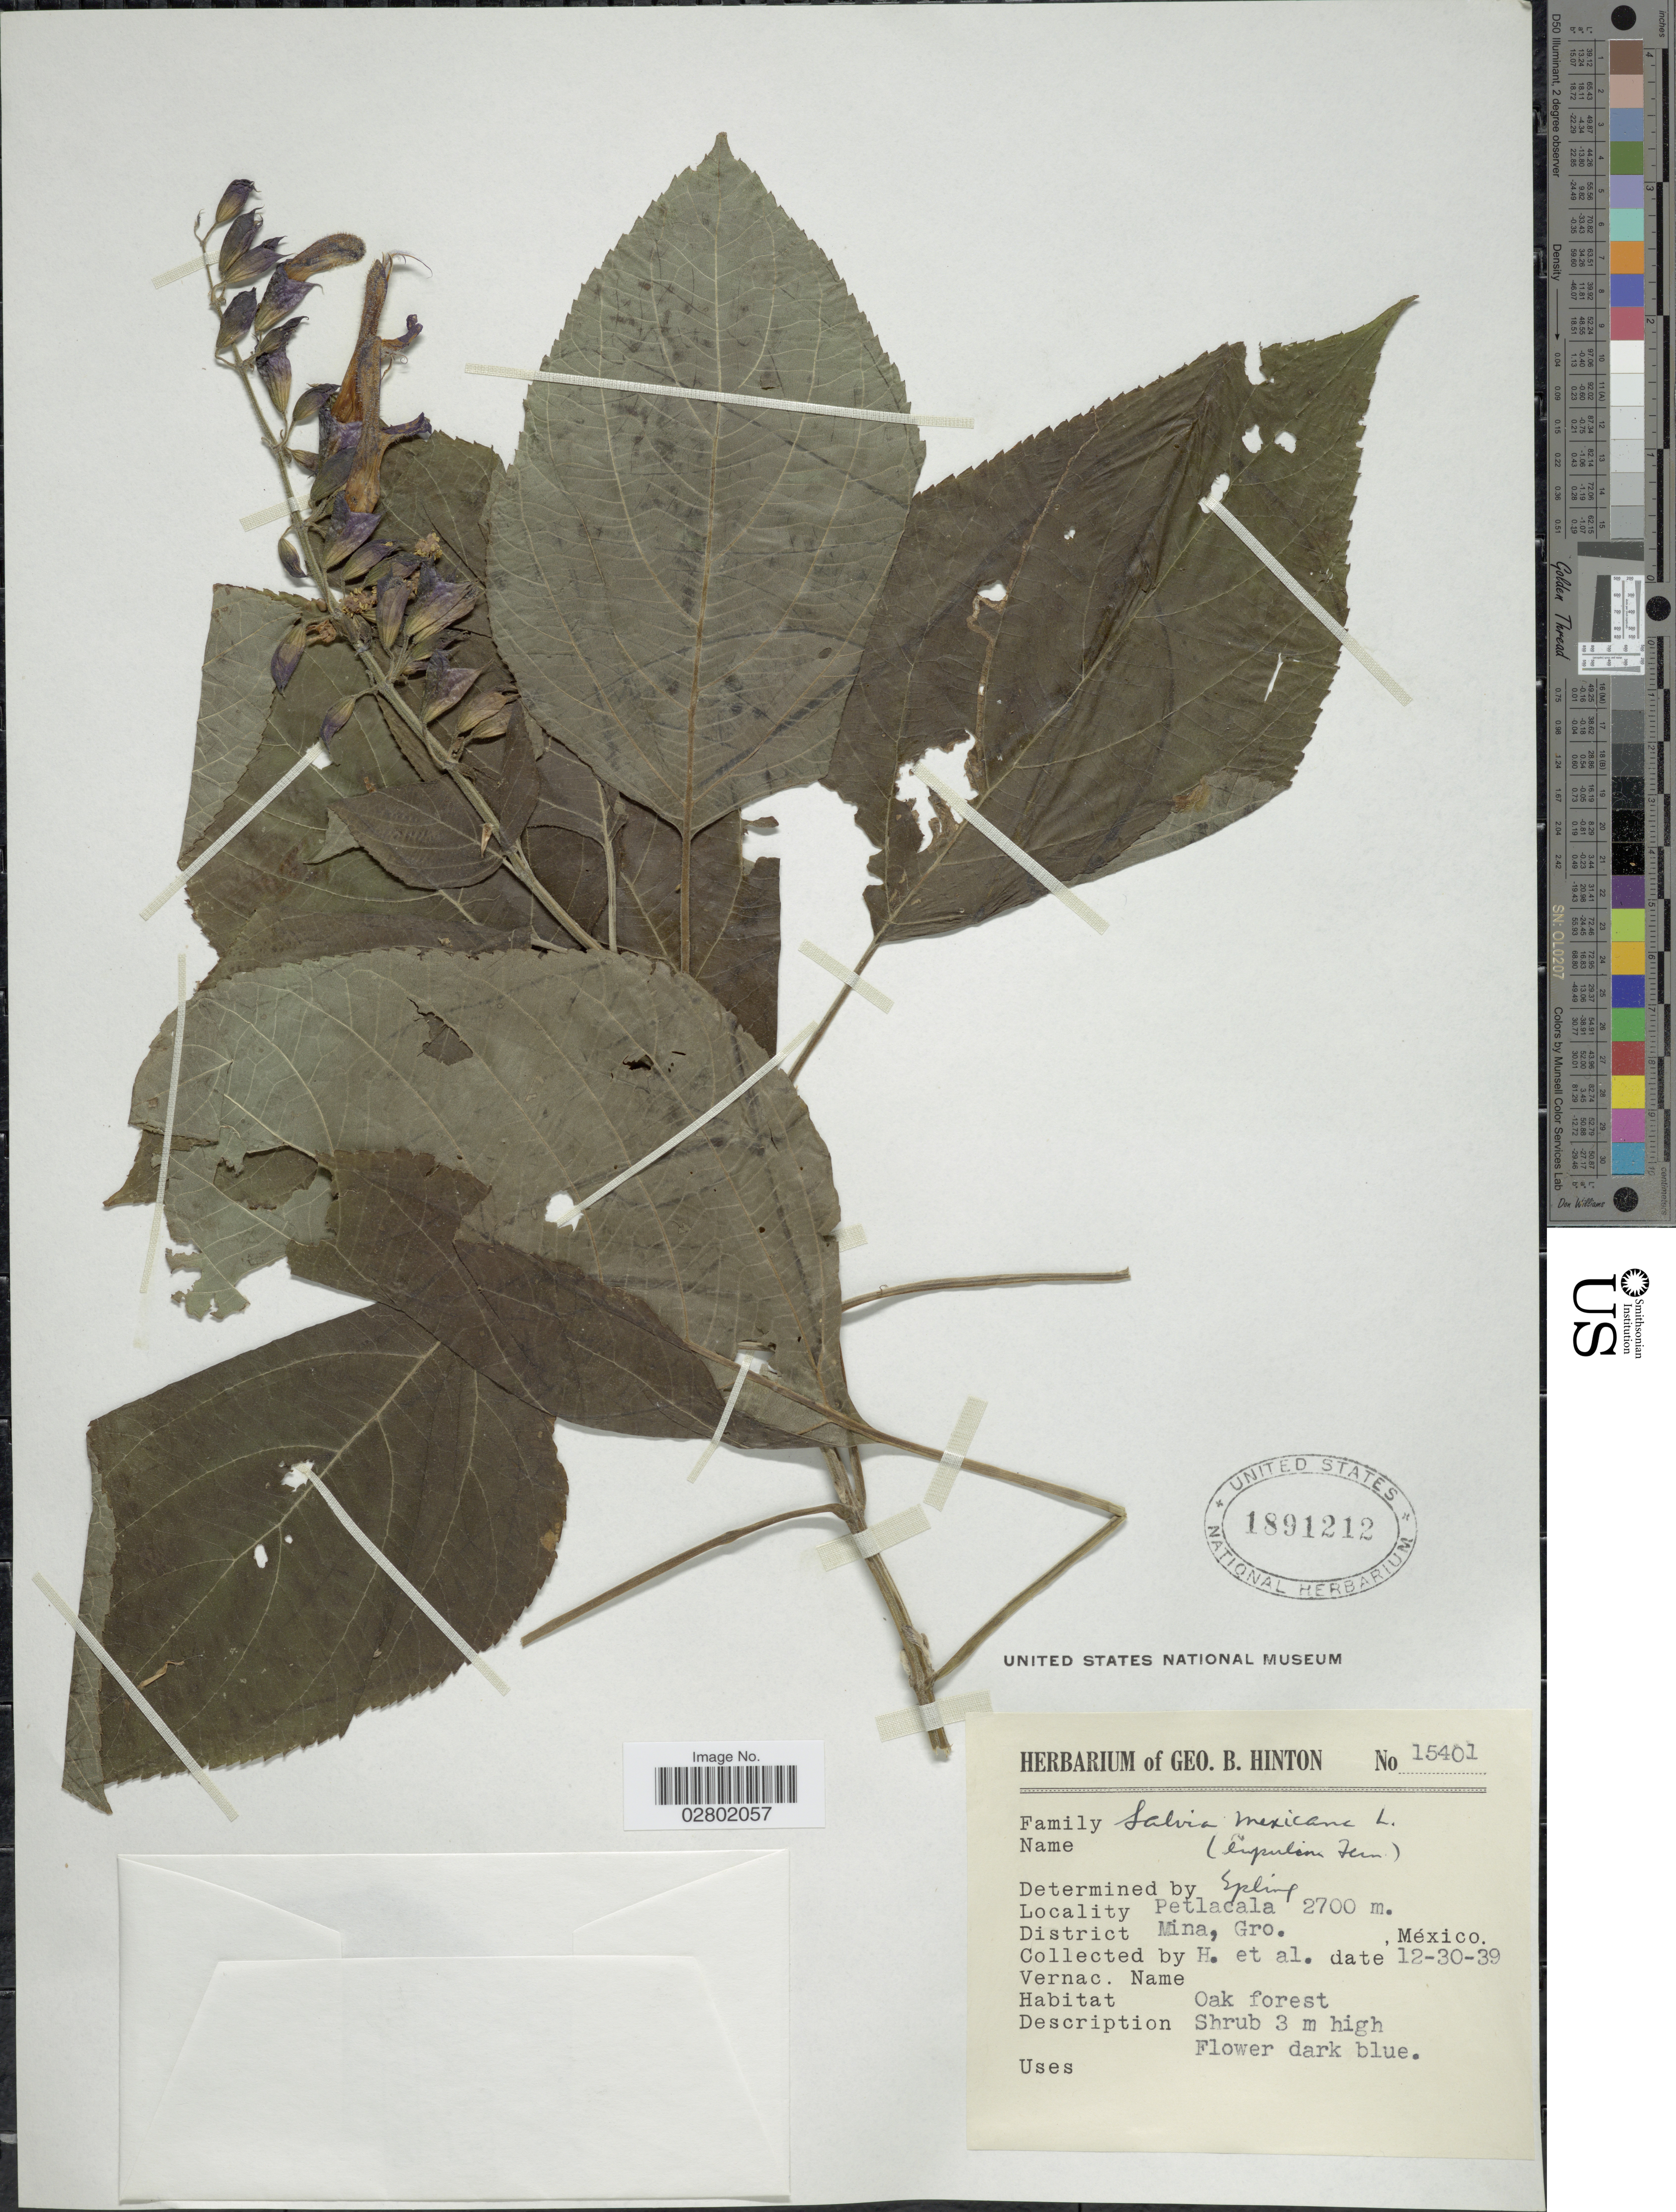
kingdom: Plantae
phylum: Tracheophyta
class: Magnoliopsida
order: Lamiales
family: Lamiaceae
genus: Salvia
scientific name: Salvia mexicana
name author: L.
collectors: G. B. Hinton & et al.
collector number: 15401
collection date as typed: Transcribed d/m/y: 30/12/39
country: Mexico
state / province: Guerrero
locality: Petlacala, District Mina, Gro.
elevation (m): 2700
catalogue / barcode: US 1891212